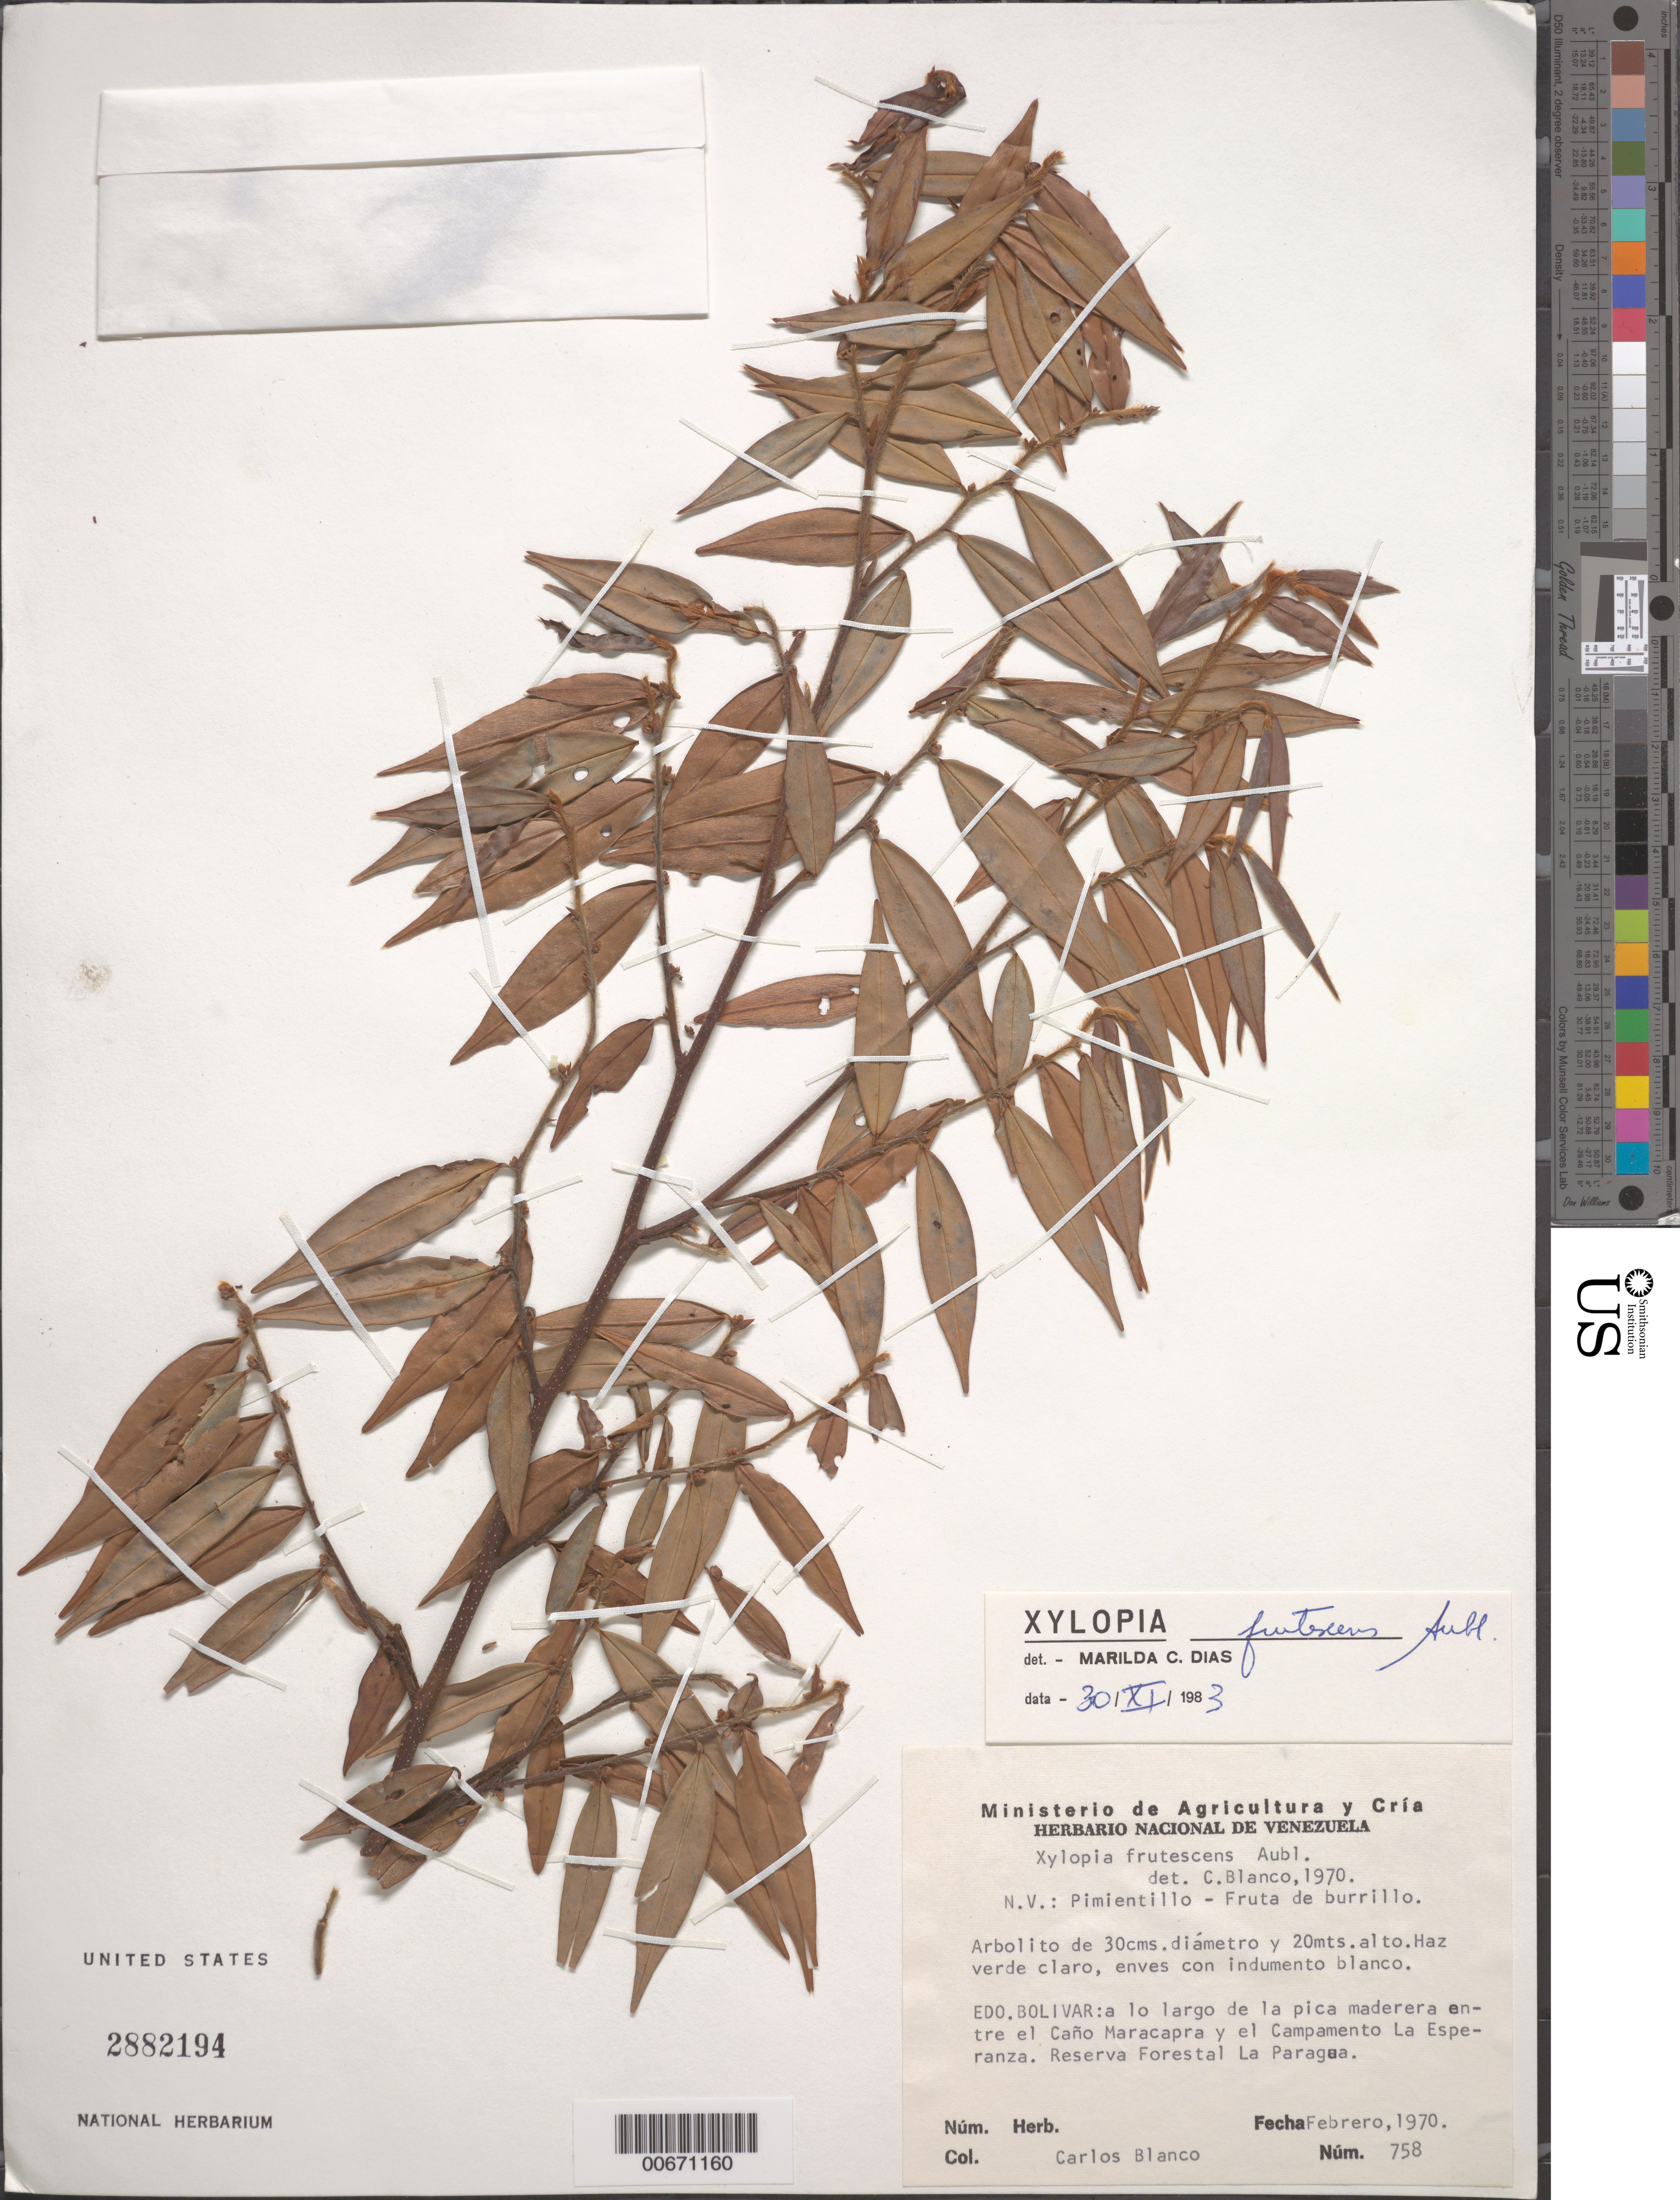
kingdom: Plantae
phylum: Tracheophyta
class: Magnoliopsida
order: Magnoliales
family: Annonaceae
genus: Xylopia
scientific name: Xylopia frutescens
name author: Aubl.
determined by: Dias, C. M.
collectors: C. A. Blanco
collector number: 758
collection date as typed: Feb-70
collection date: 1970-02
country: Venezuela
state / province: Bolívar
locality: Reserva Forestal La Paragua, a lo largo de la pica maderera entre el Caño Maracapra y el Campamento La Esperanza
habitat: Largo de la pica maderera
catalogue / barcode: US 2882194